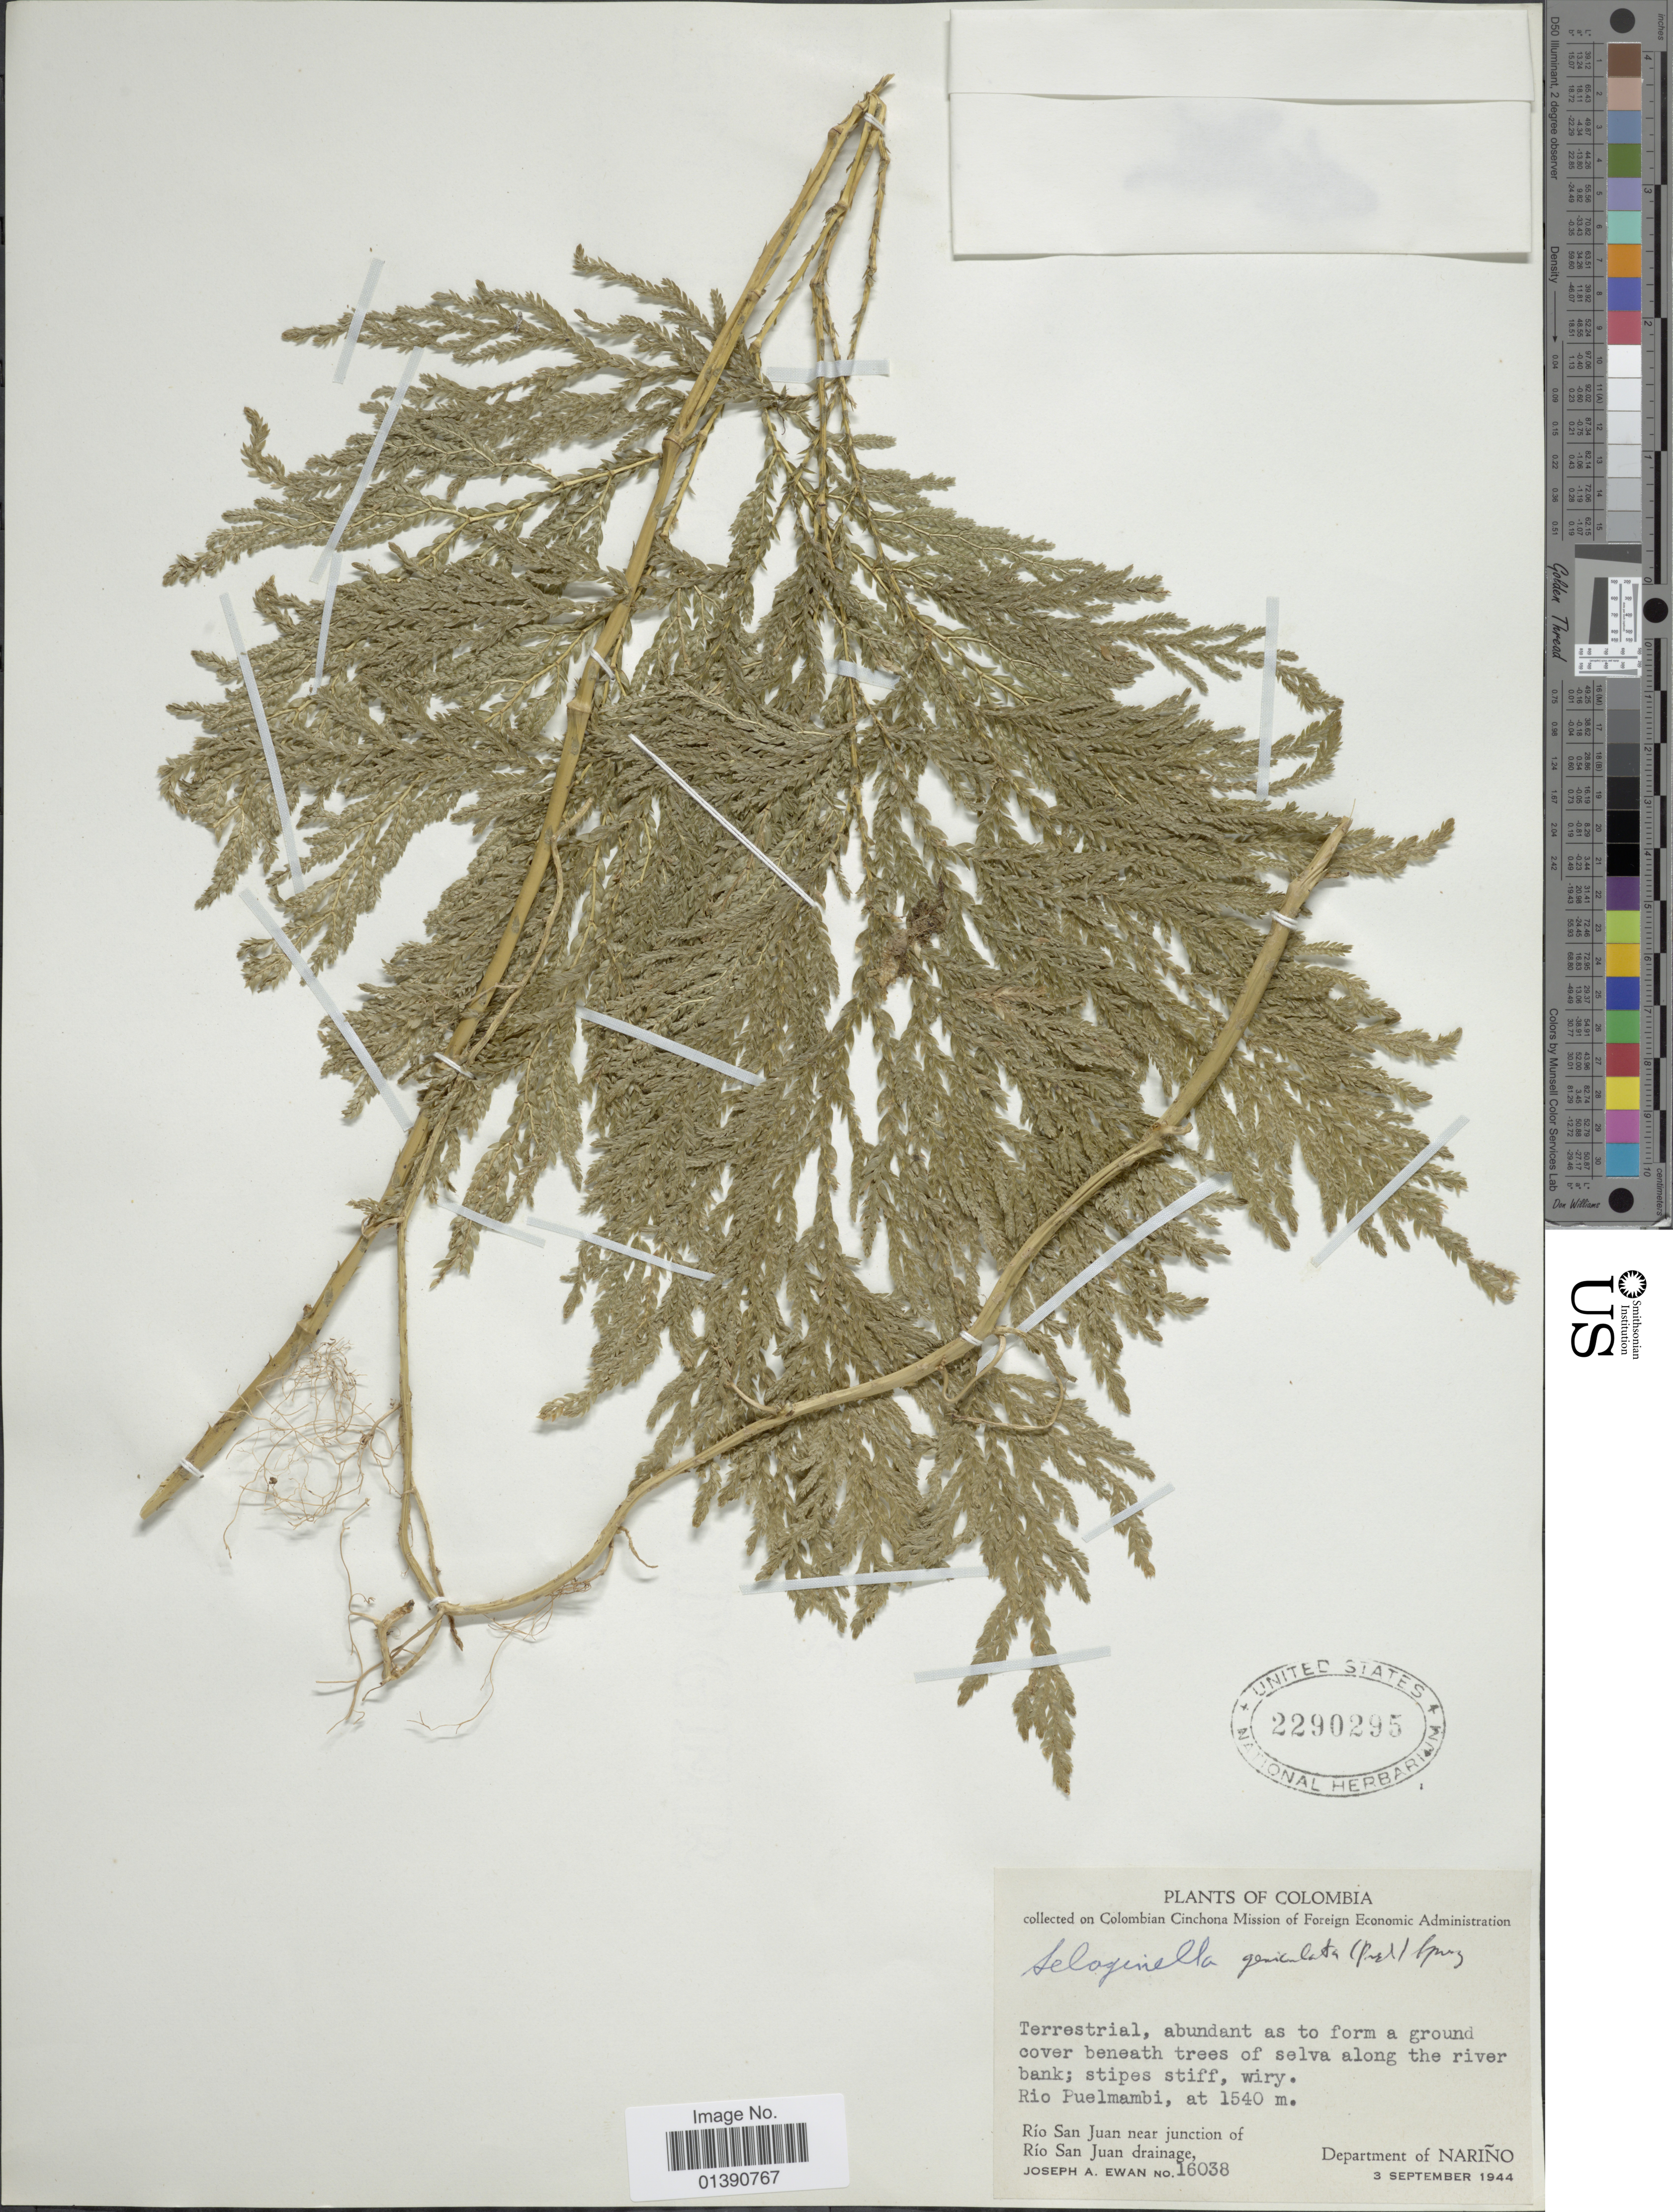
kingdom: Plantae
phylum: Tracheophyta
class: Lycopodiopsida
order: Selaginellales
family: Selaginellaceae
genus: Selaginella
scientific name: Selaginella geniculata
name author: (C. Presl) Spring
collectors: J. A. Ewan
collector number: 16038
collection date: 1944-09-03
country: Colombia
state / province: Nariño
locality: Rio Puelmambi, Río San Juan near junction of Río San Juan drainage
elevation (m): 1540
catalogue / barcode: US 2290295